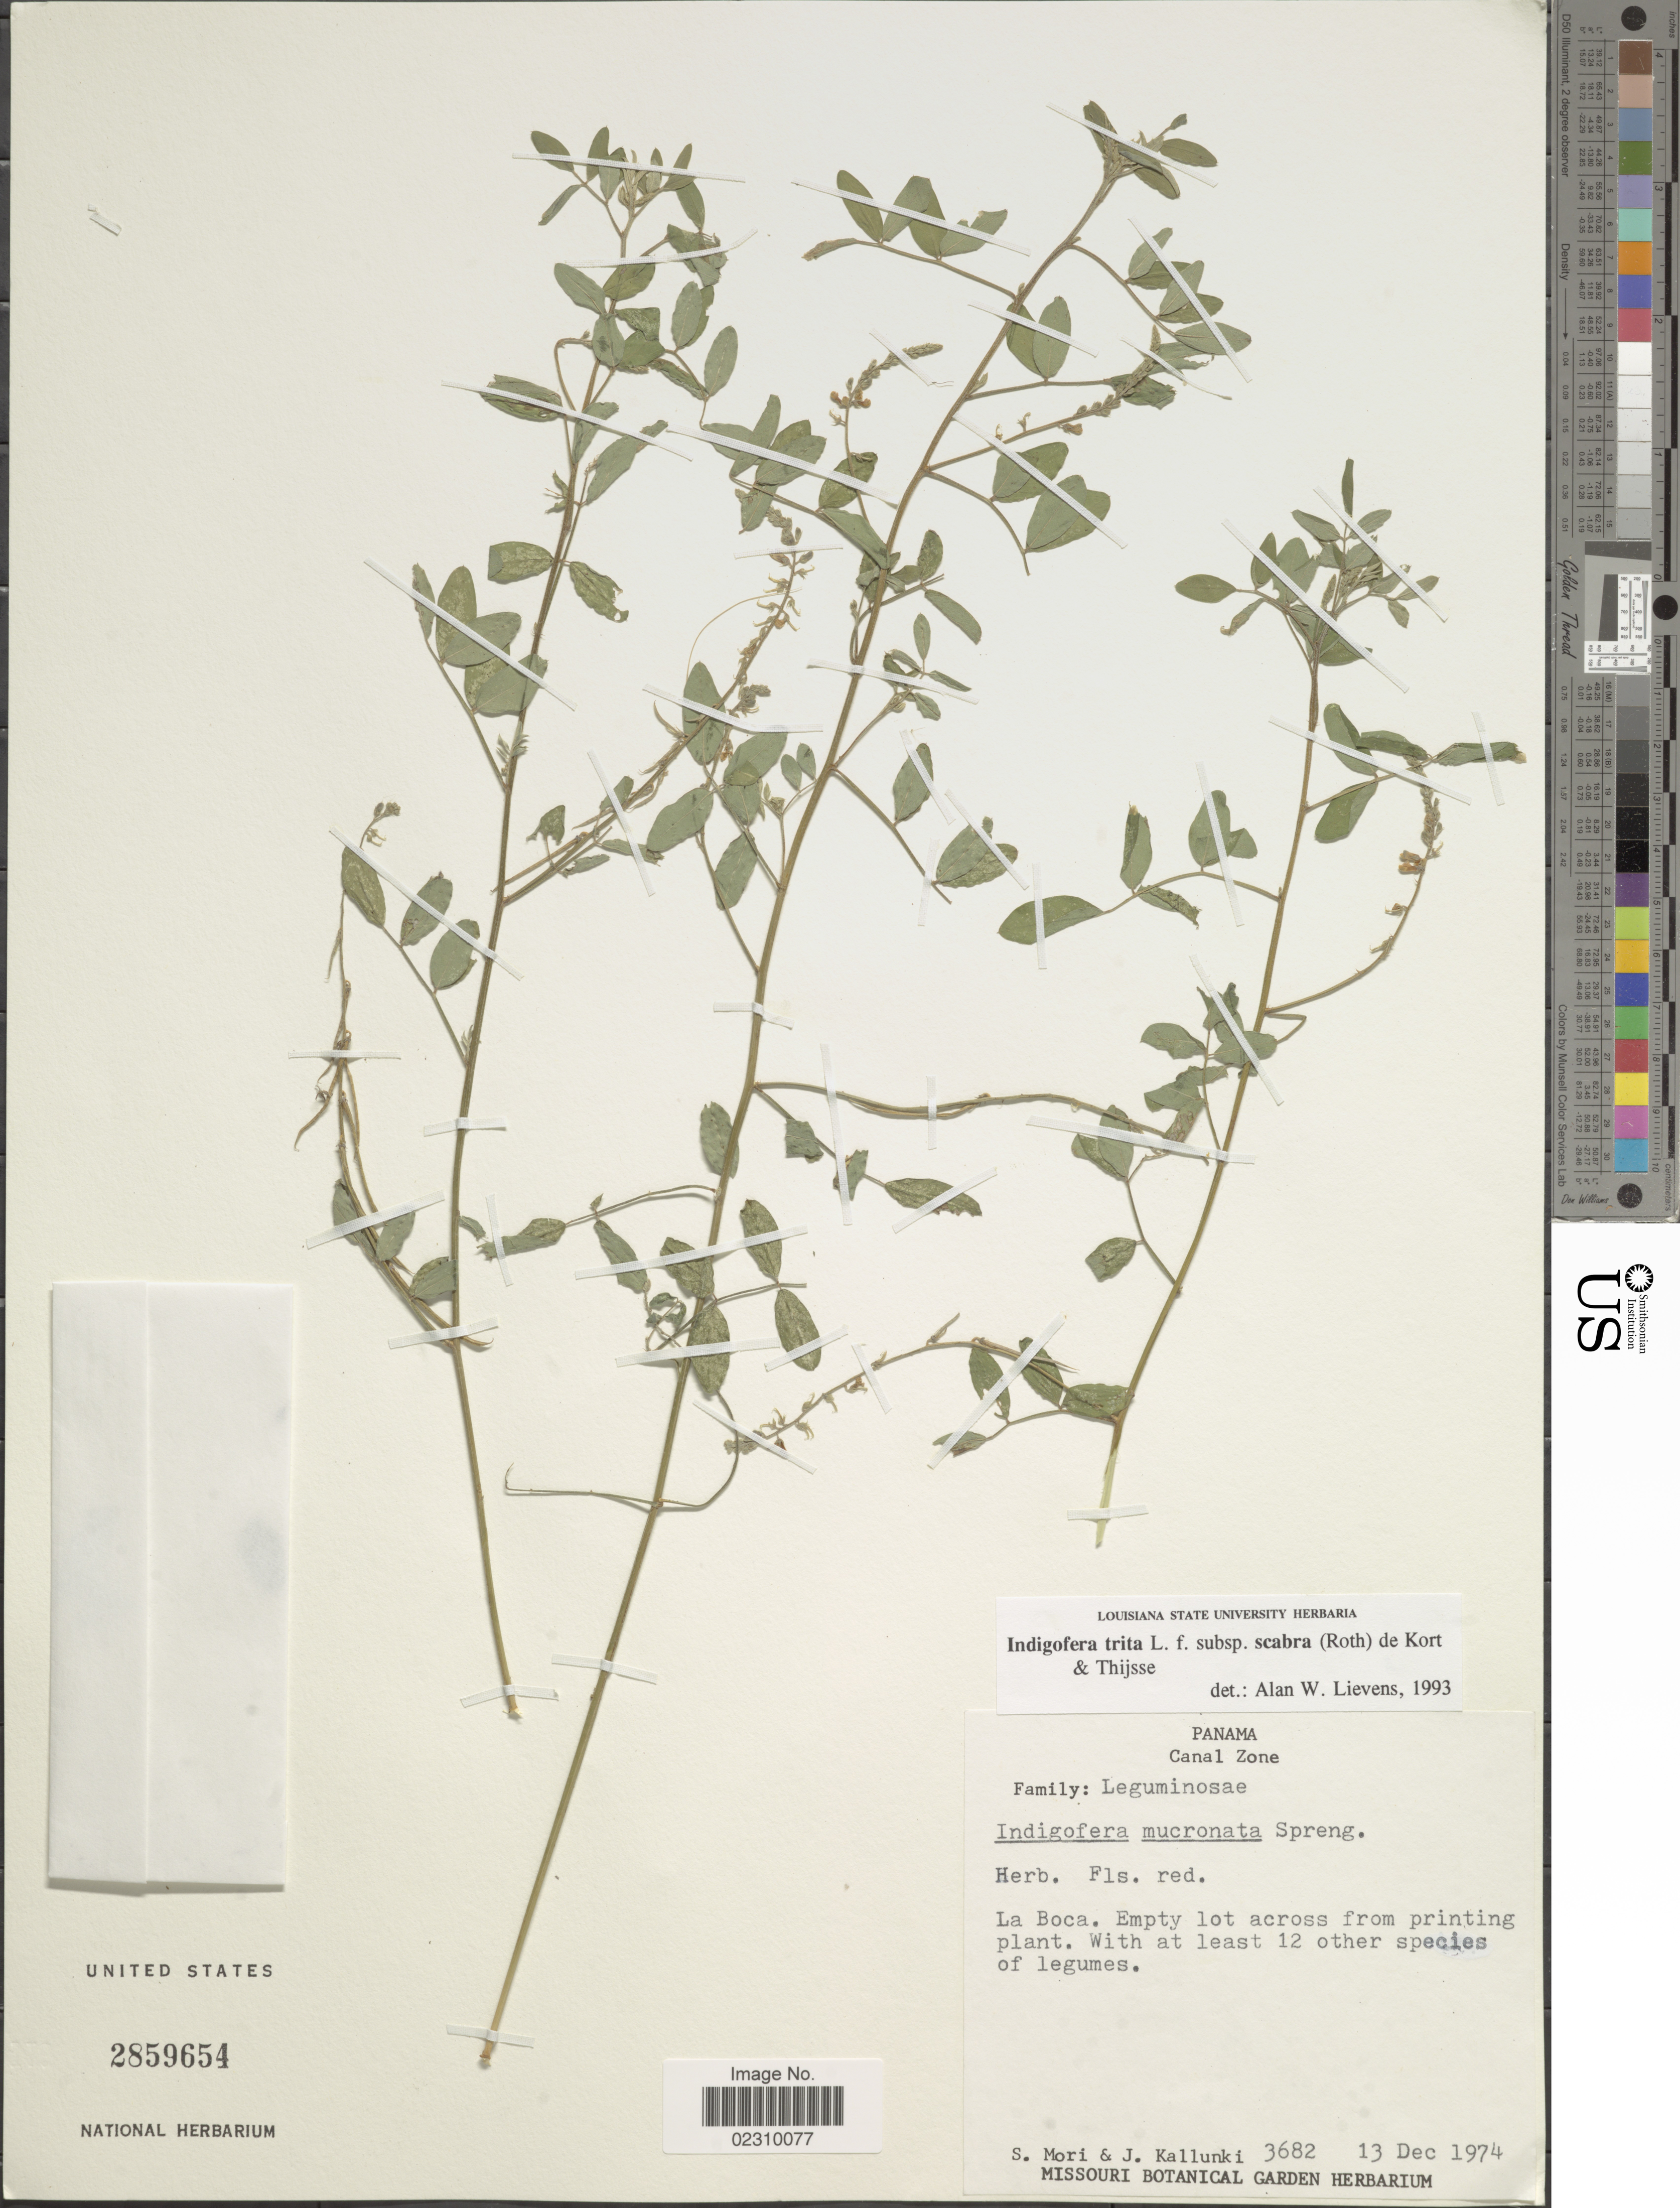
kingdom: Plantae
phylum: Tracheophyta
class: Magnoliopsida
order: Fabales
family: Fabaceae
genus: Indigofera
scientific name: Indigofera trita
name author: L. f.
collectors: S. Mori & J. Kallunki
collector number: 3682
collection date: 1974-12-13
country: Panama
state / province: Colón / Panamá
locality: Canal Zone, La Boca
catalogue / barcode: US 2859654